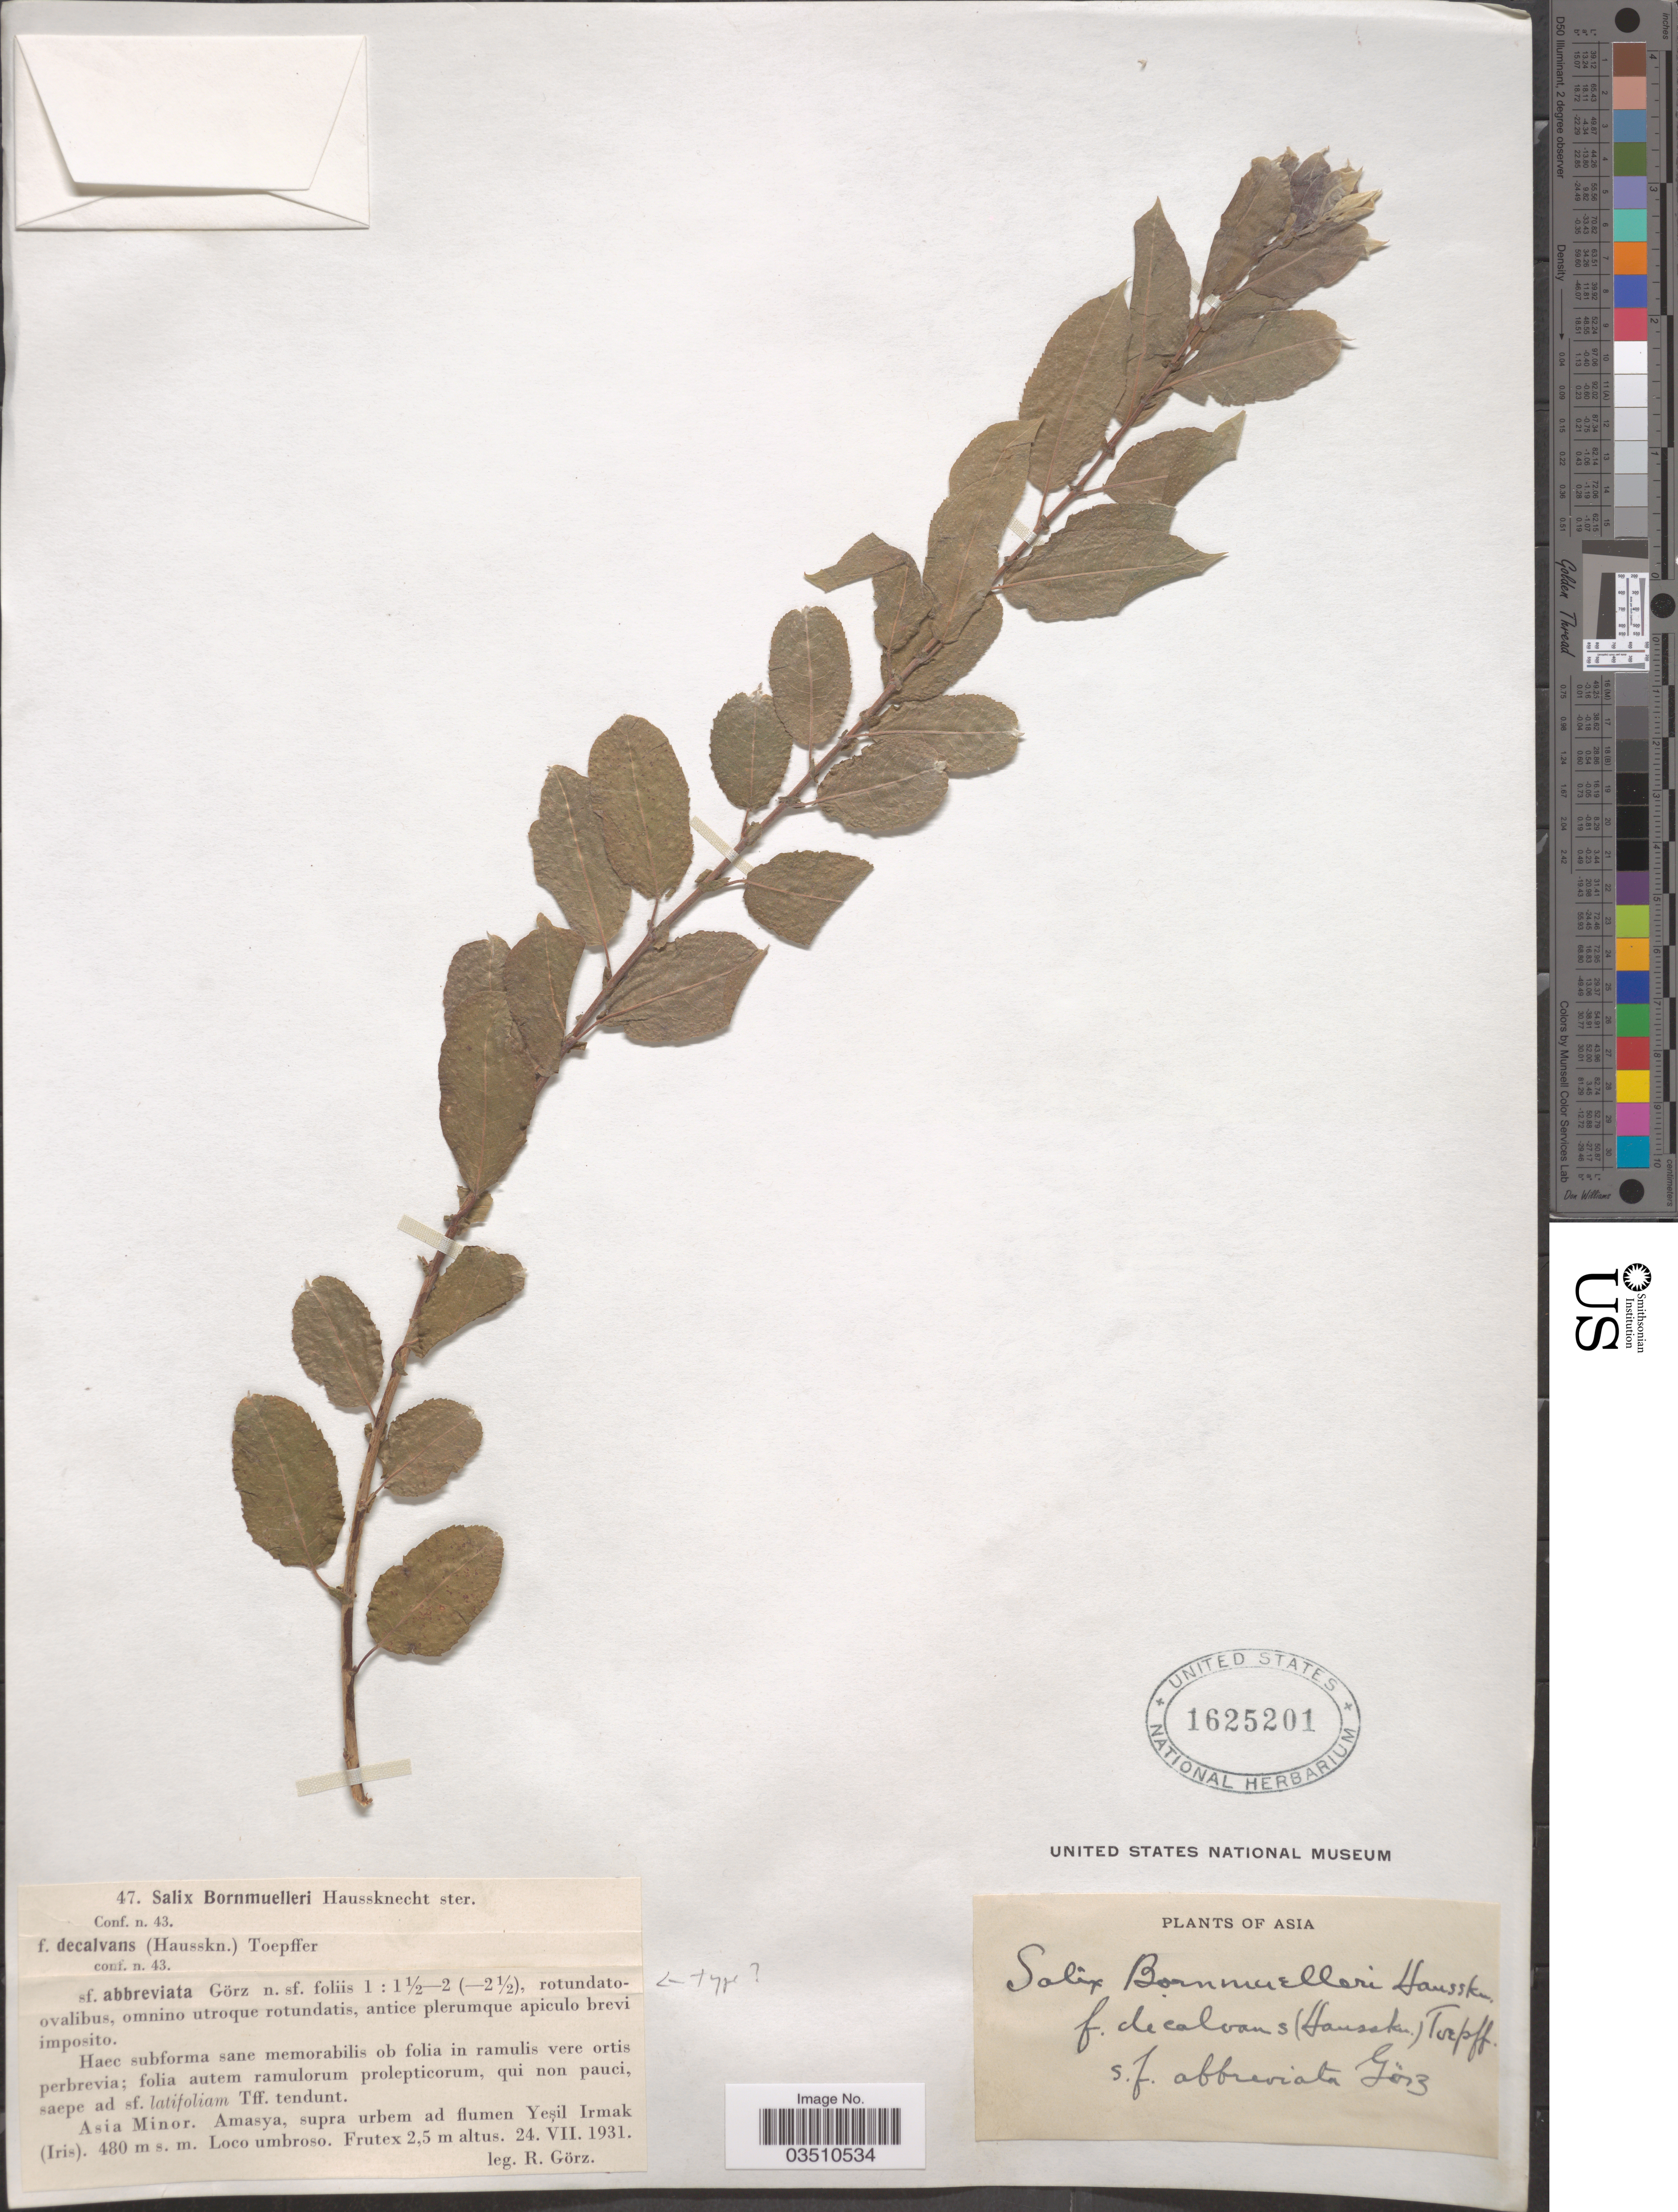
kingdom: Plantae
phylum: Tracheophyta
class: Magnoliopsida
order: Malpighiales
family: Salicaceae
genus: Salix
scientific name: Salix bornmuelleri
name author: Hausskn.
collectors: R. Görz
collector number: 47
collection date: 1931-07-24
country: Turkey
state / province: Amasya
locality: Asia Minor. Amasya, supra urbem ad flumen Yeşil Irmak (Iris).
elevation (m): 480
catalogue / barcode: US 1625201